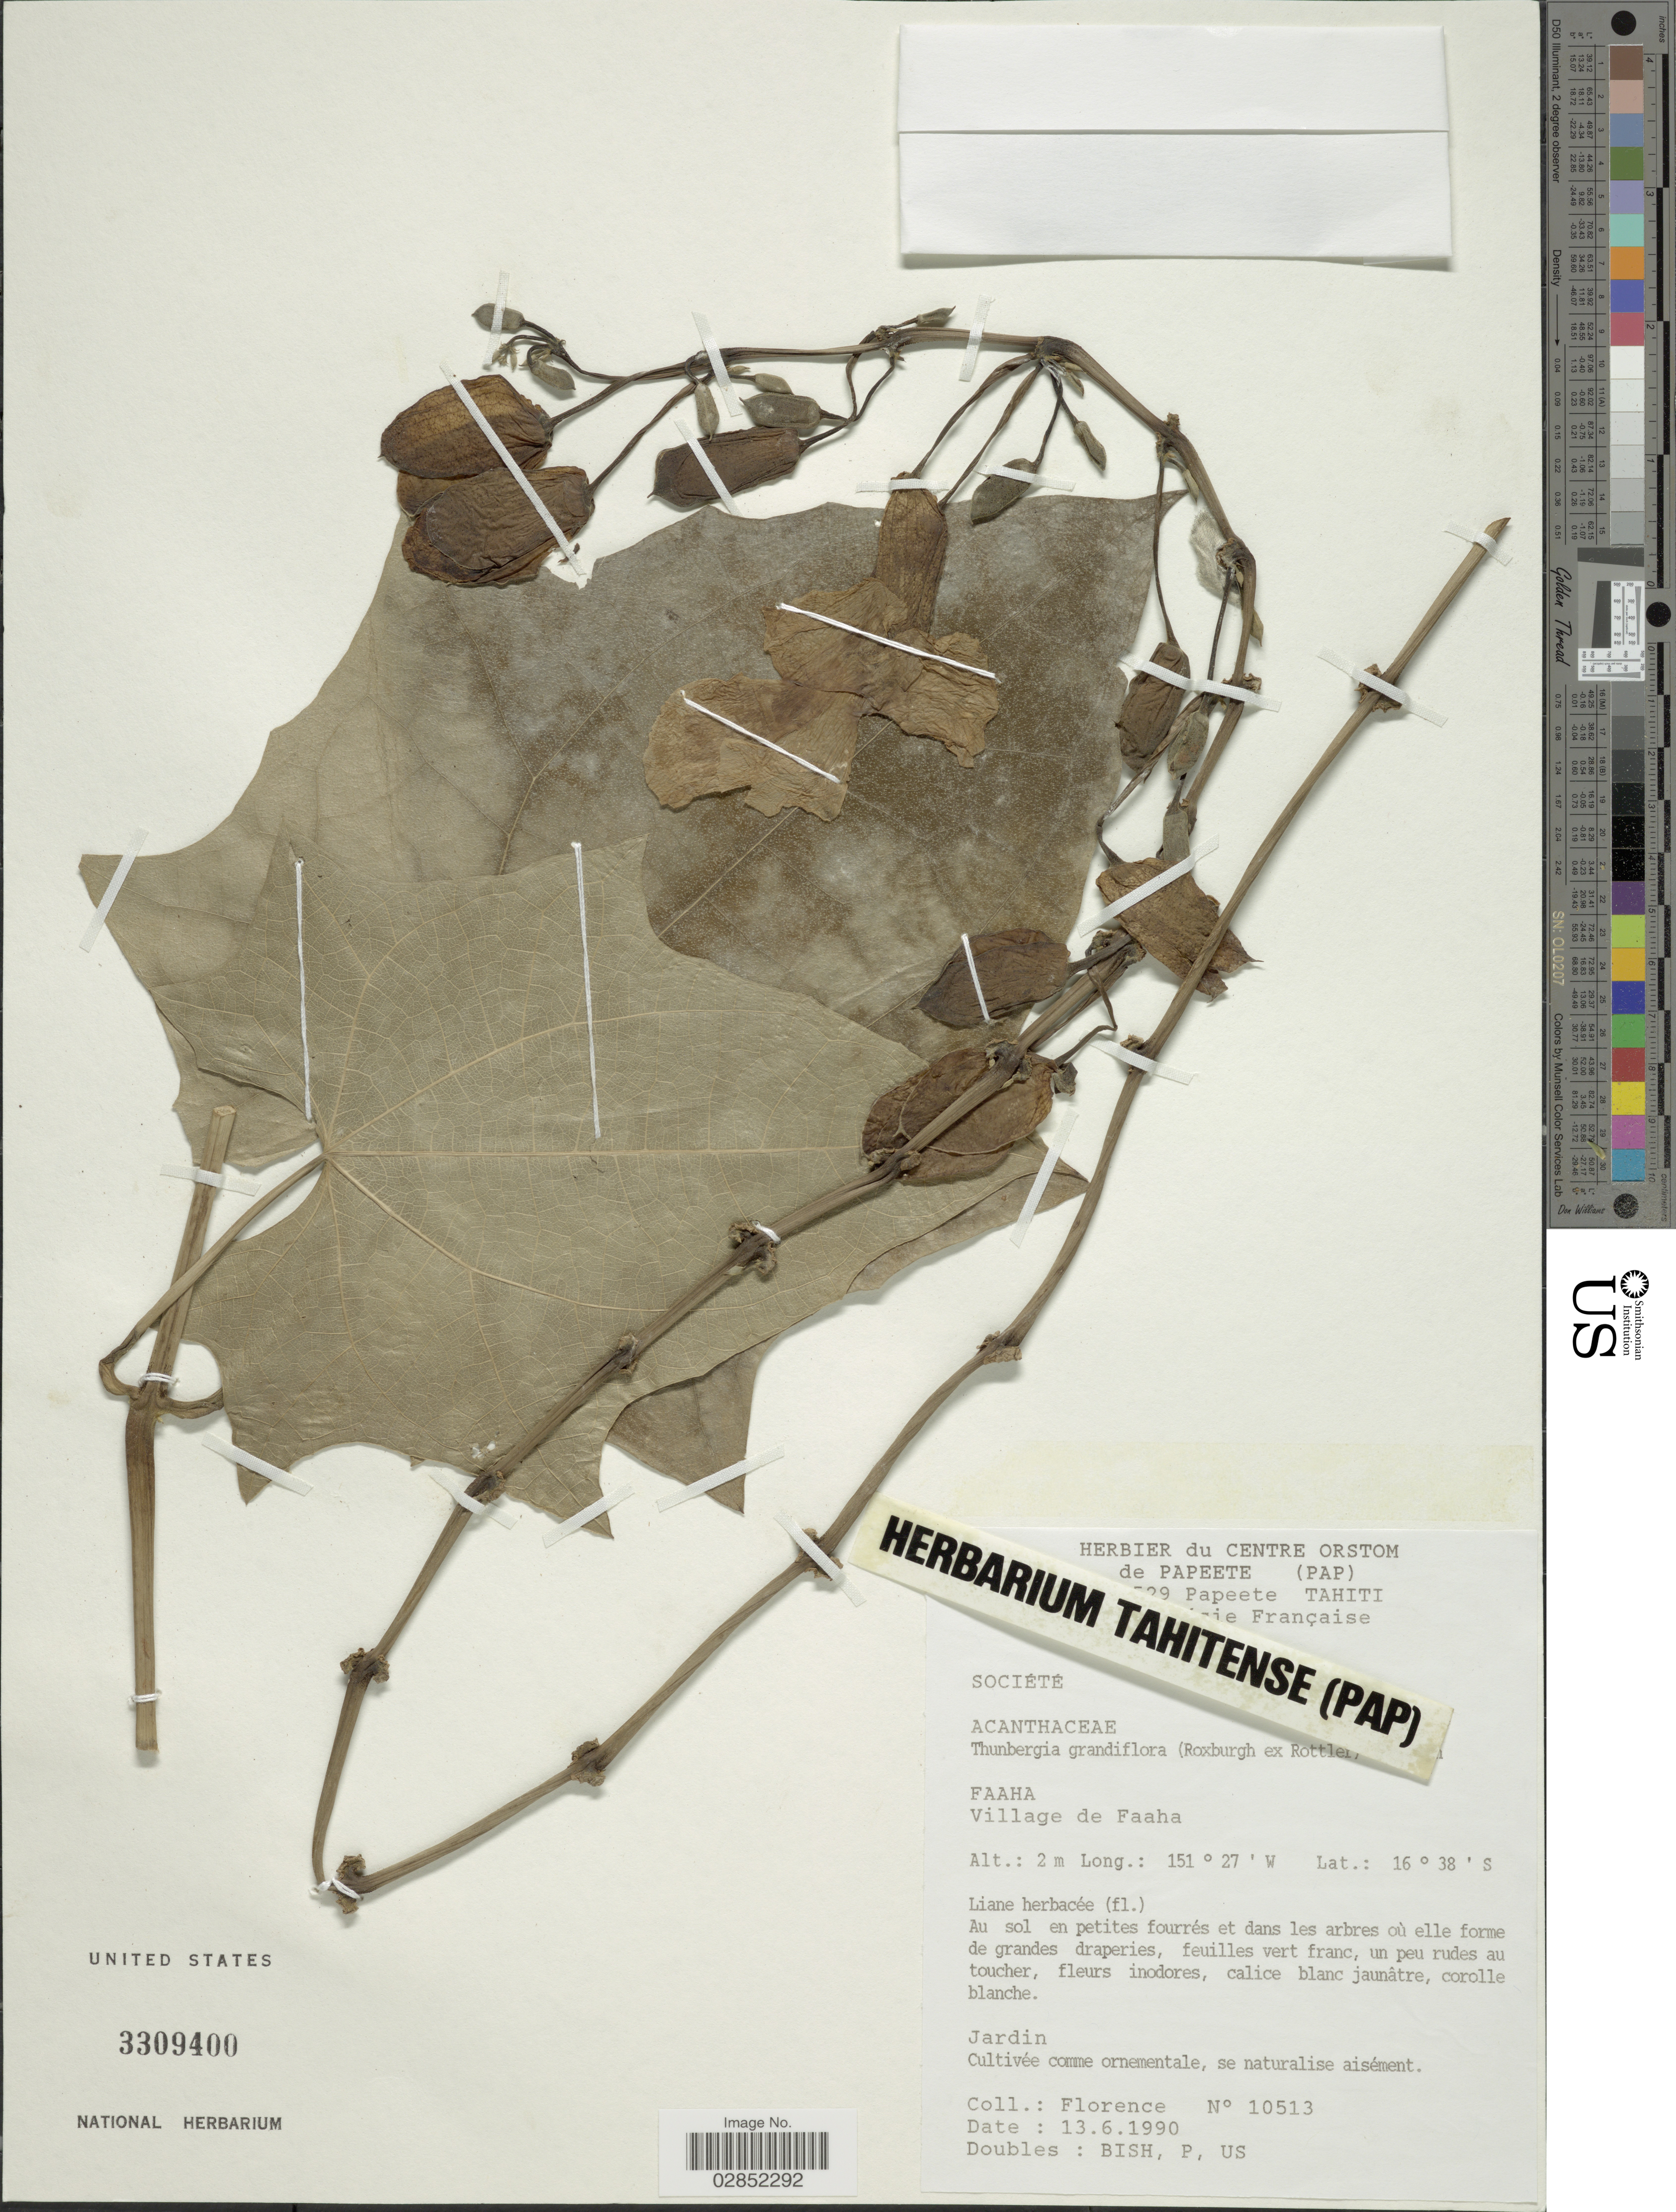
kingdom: Plantae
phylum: Tracheophyta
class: Magnoliopsida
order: Lamiales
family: Acanthaceae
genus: Thunbergia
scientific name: Thunbergia grandiflora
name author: Roxb.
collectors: -. Florence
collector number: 10513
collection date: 1990-06-13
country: French Polynesia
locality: FAAHA. Village de Faaha.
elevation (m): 2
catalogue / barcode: US 3309400